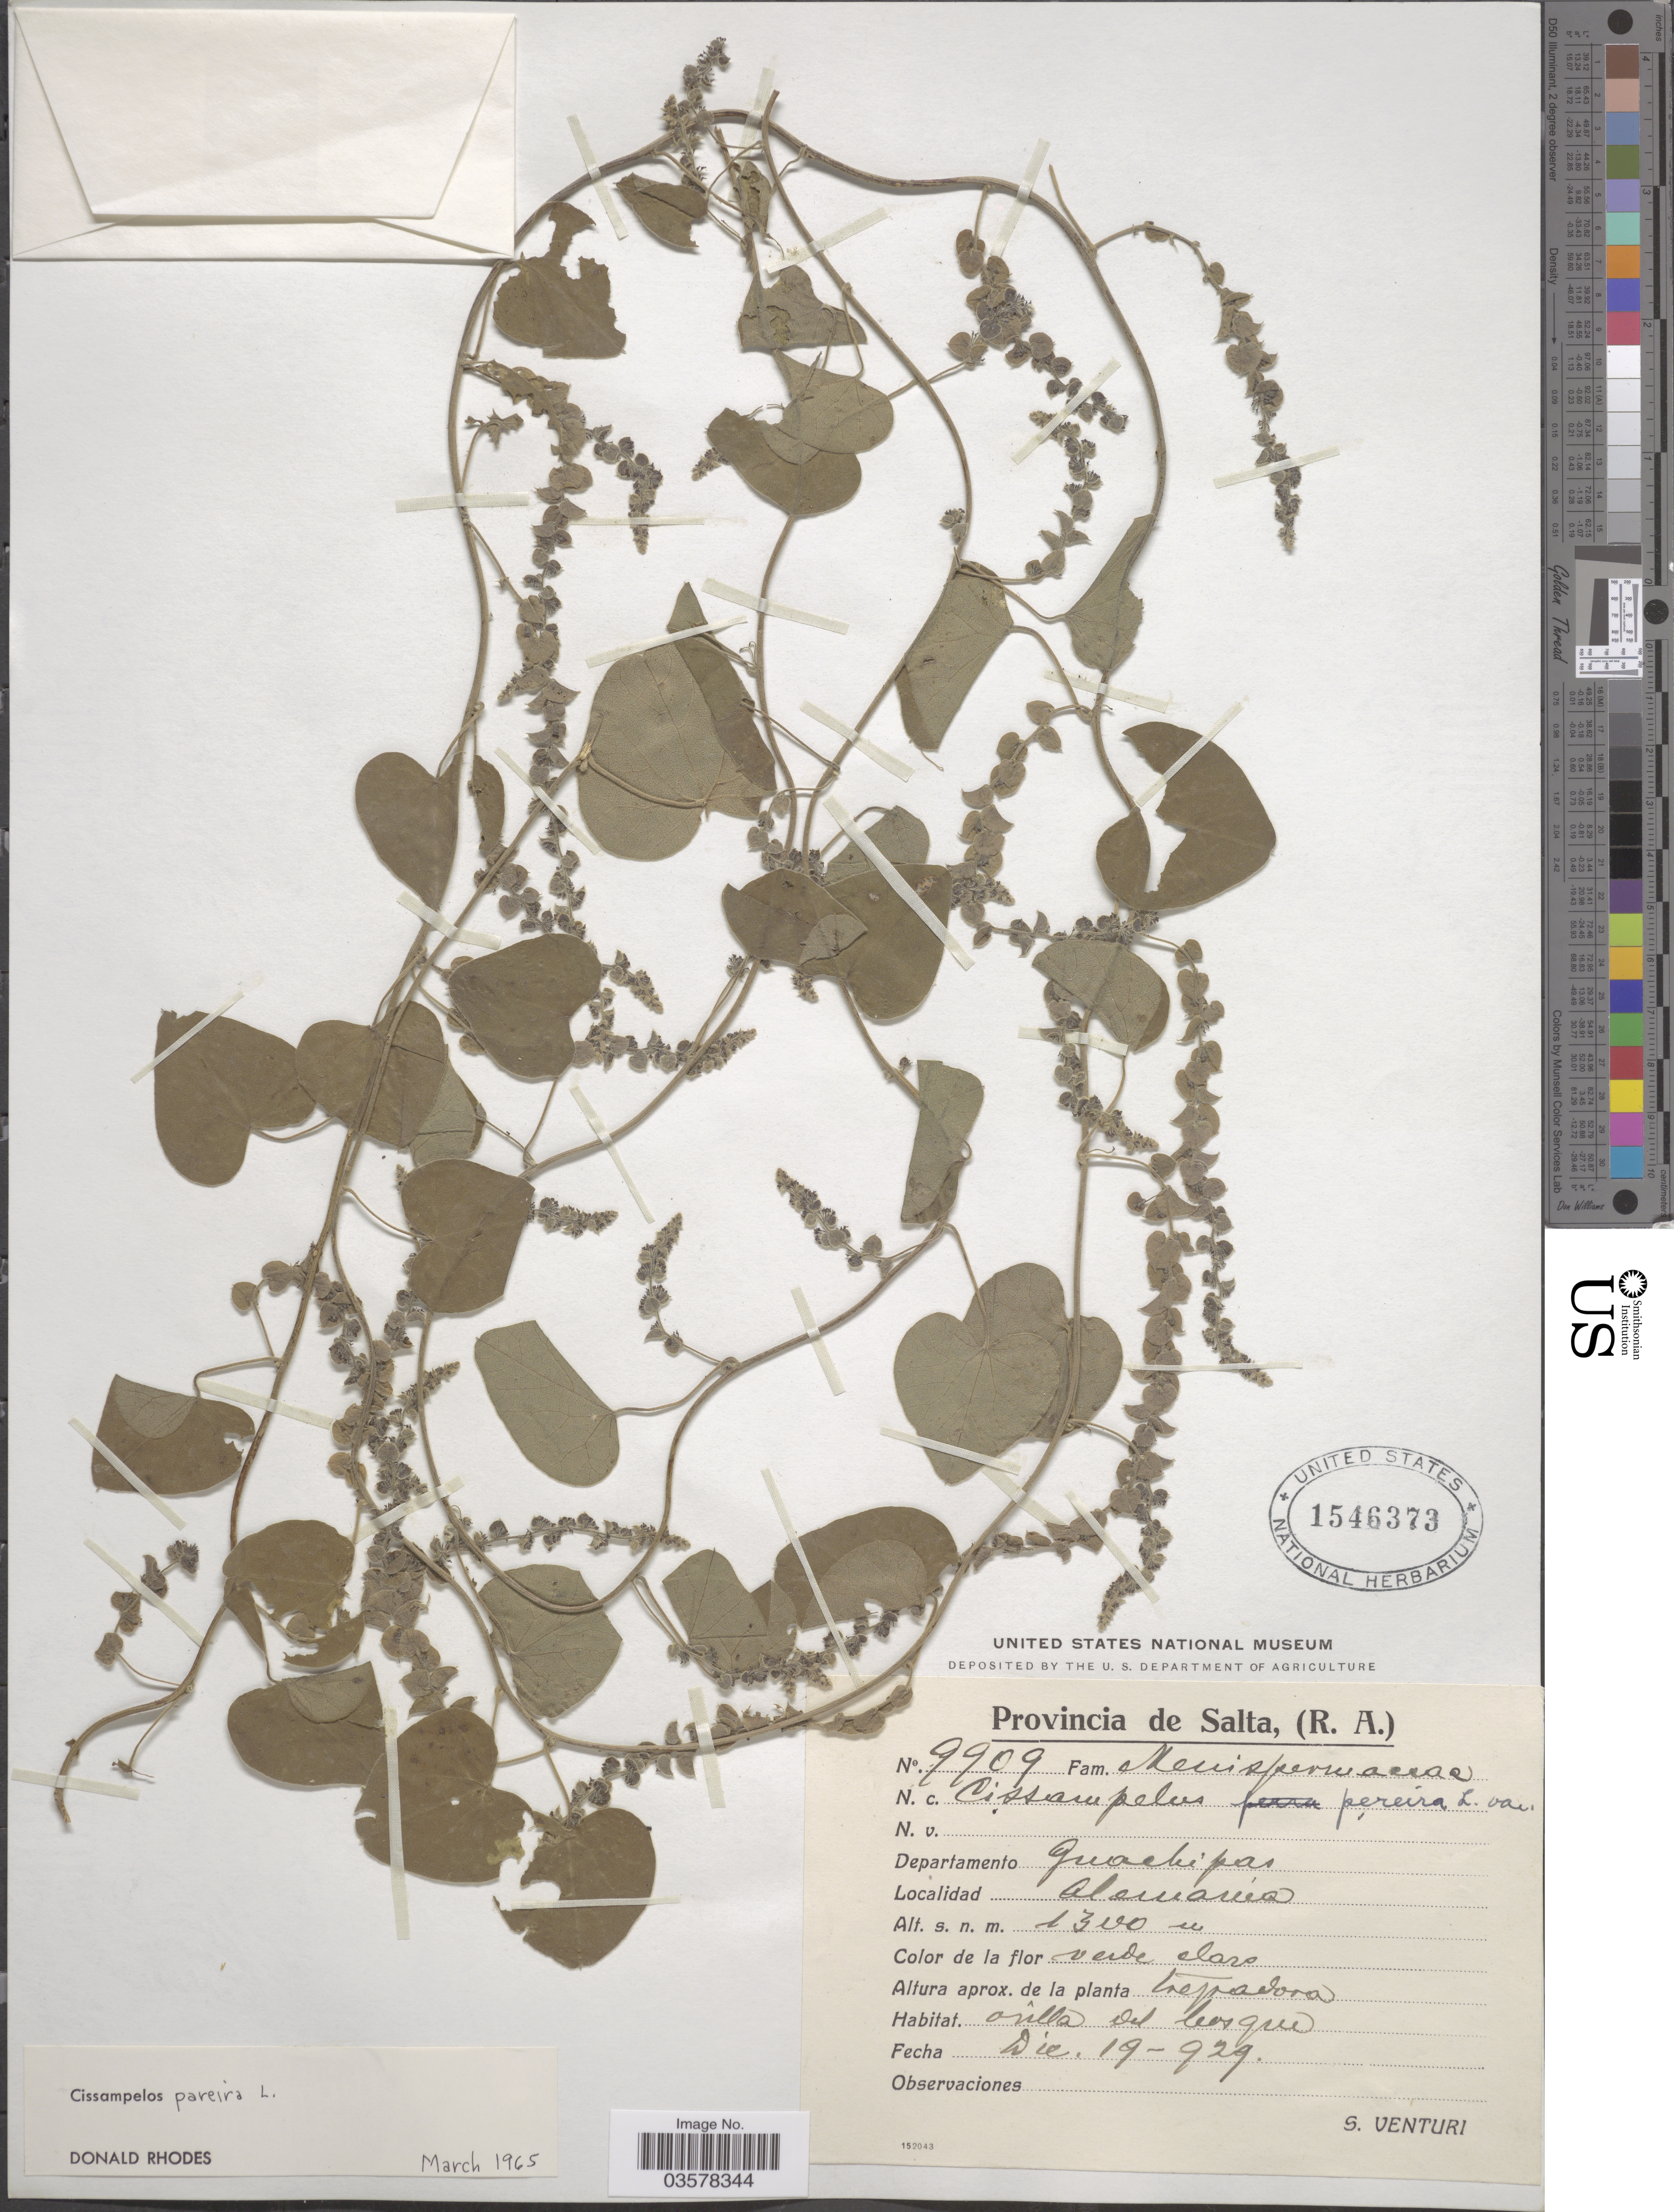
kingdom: Plantae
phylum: Tracheophyta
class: Magnoliopsida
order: Ranunculales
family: Menispermaceae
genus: Cissampelos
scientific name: Cissampelos pareira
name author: L.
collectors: S. Venturi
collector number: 9909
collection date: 1929-12-19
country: Argentina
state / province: Salta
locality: Departamento Guachipas, Almania.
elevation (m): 1300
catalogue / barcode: US 1546373